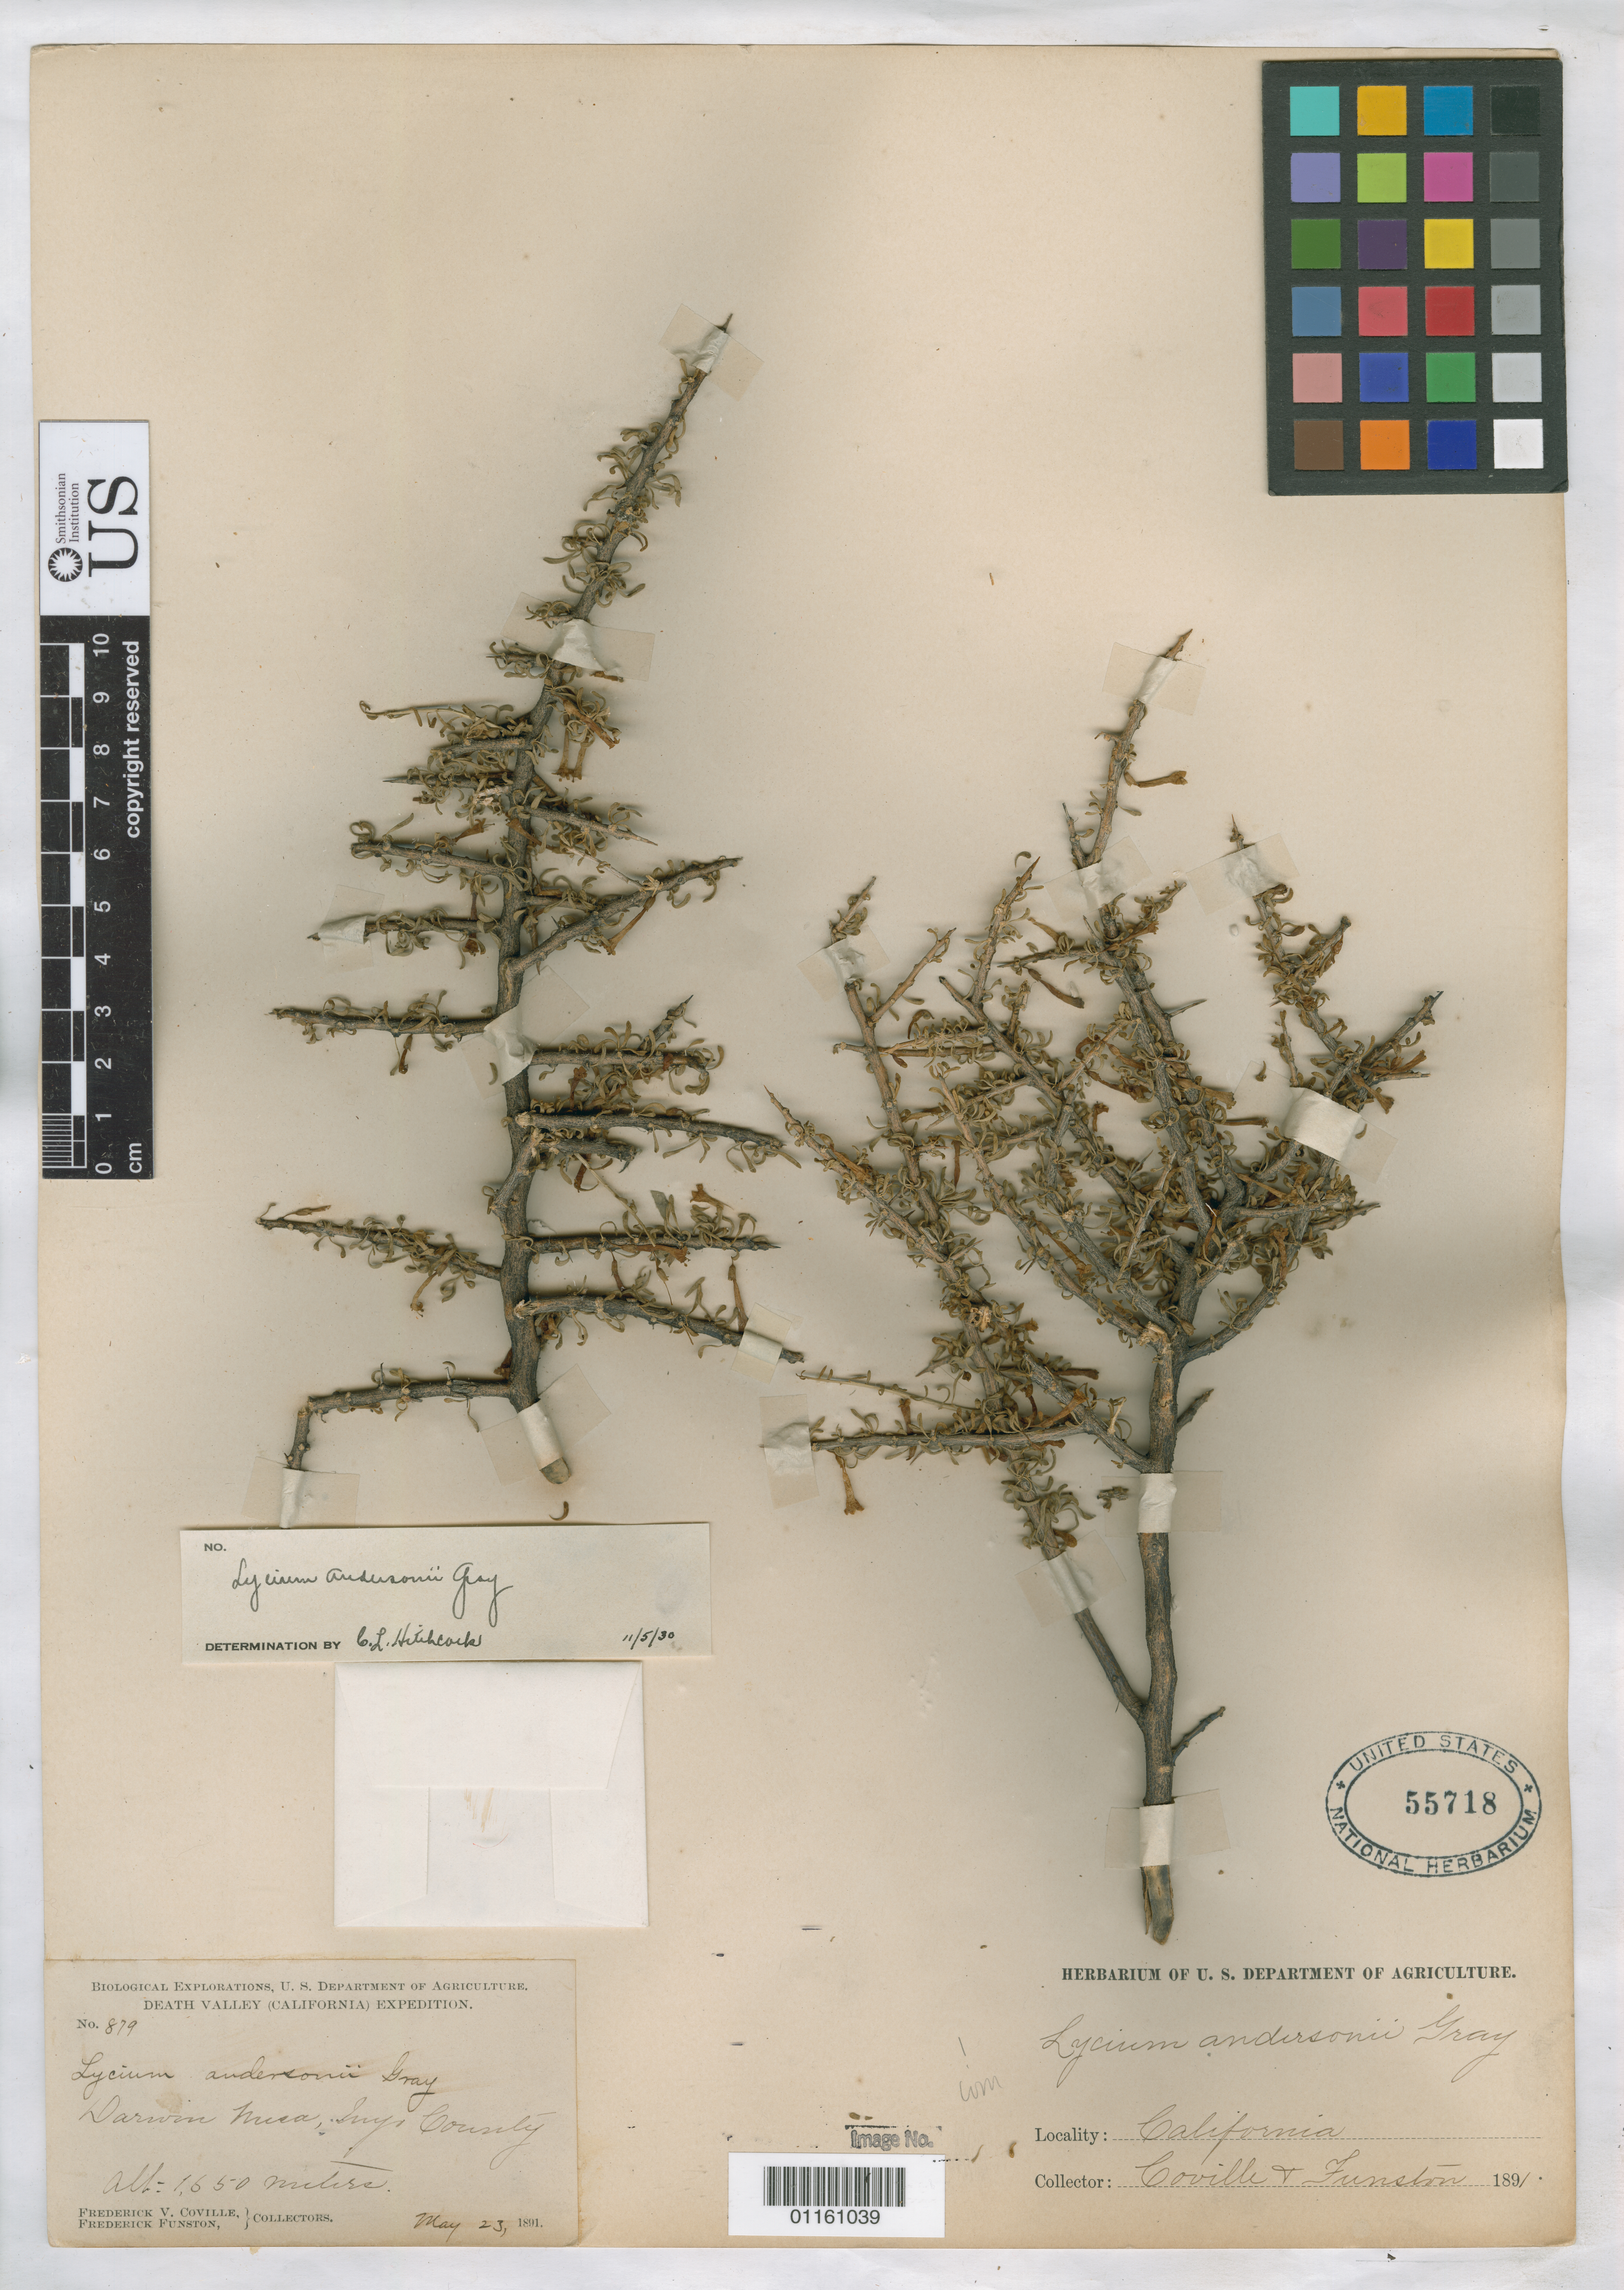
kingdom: Plantae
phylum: Tracheophyta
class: Magnoliopsida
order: Solanales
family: Solanaceae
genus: Lycium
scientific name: Lycium andersonii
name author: A. Gray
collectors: F. V. Coville & F. Funston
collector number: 879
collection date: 1891-05-23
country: United States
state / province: California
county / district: Inyo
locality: Darwin Mesa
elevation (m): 1650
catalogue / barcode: US 55718